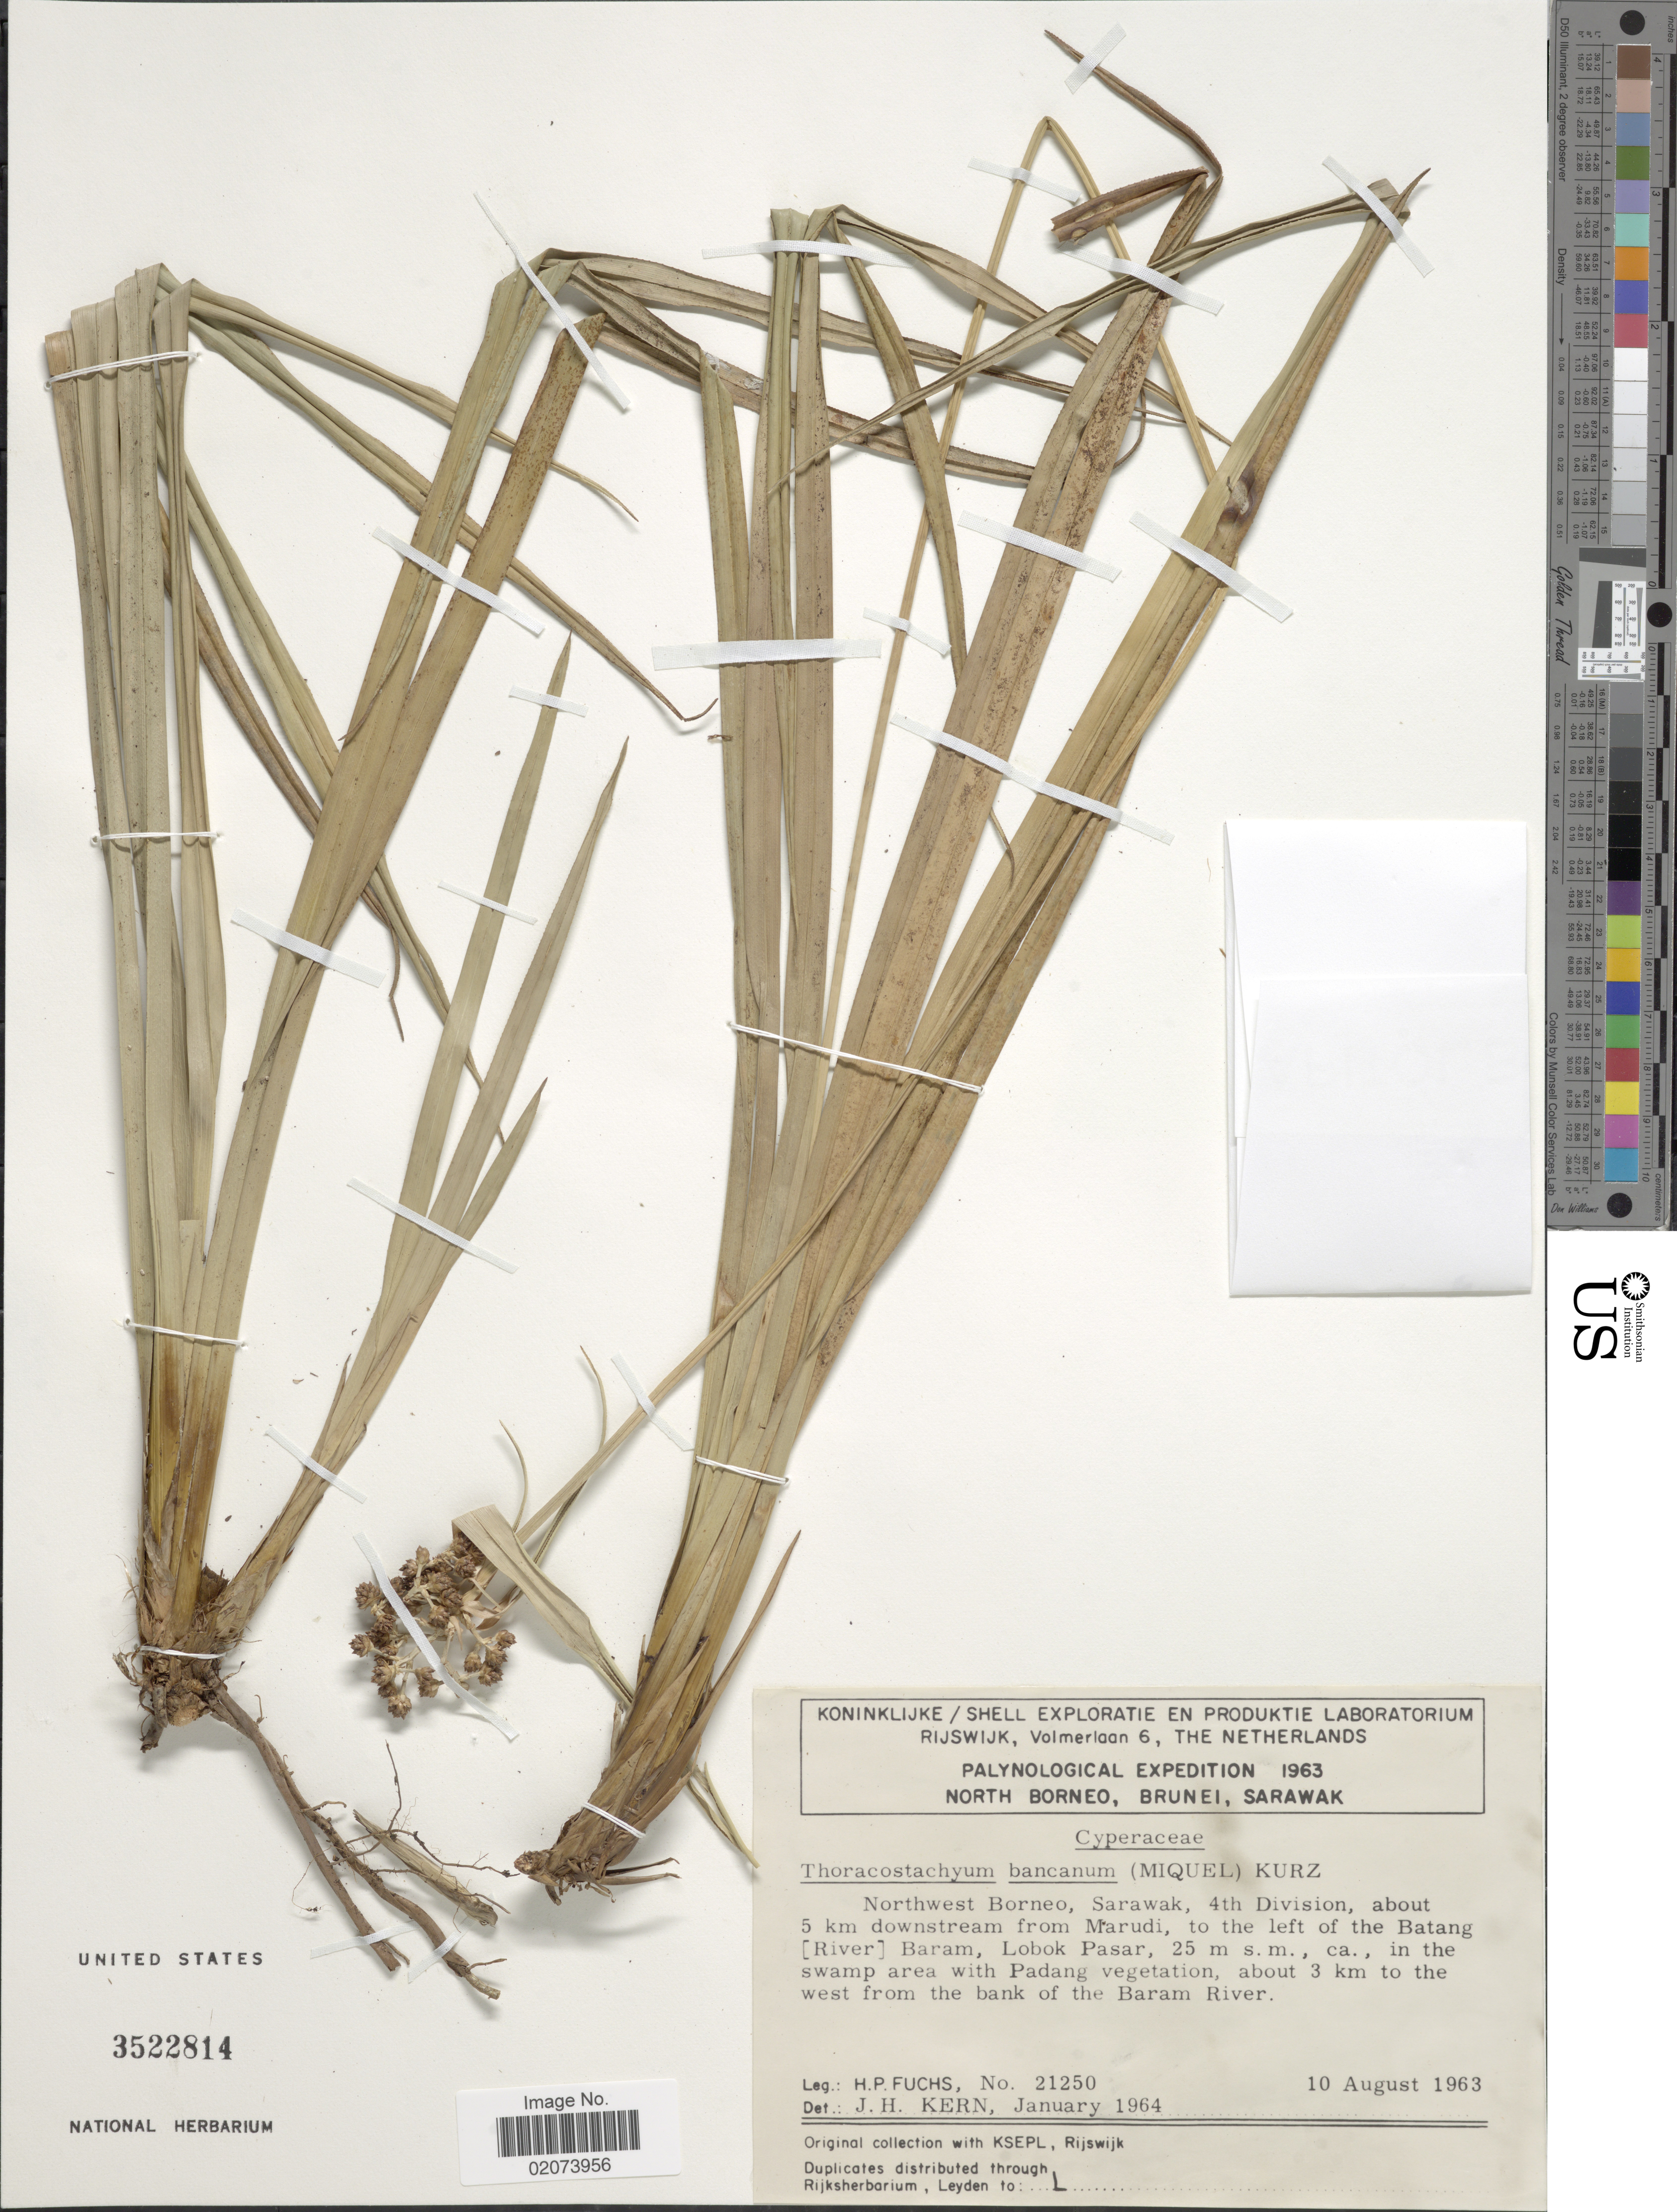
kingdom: Plantae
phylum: Tracheophyta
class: Liliopsida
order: Poales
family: Cyperaceae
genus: Mapania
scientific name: Mapania bancana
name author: (Miq.) Ridl.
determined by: Strong, Mark T., (BOT), Smithsonian Institution - National Museum of Natural History (UNITED STATES)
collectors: H. P. Fuchs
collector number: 21250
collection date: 1963-08-10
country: Malaysia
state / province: Sarawak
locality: Northwest Borneo, Sarawak, 4th Division, about 5 km downstream from Marudi, to the left of the Batang (River) Baram, Lobok Pasar, in the swamp area with Padang vegetation, about 3 km to the west from the bank of the Baram River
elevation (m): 25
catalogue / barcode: US 3522814